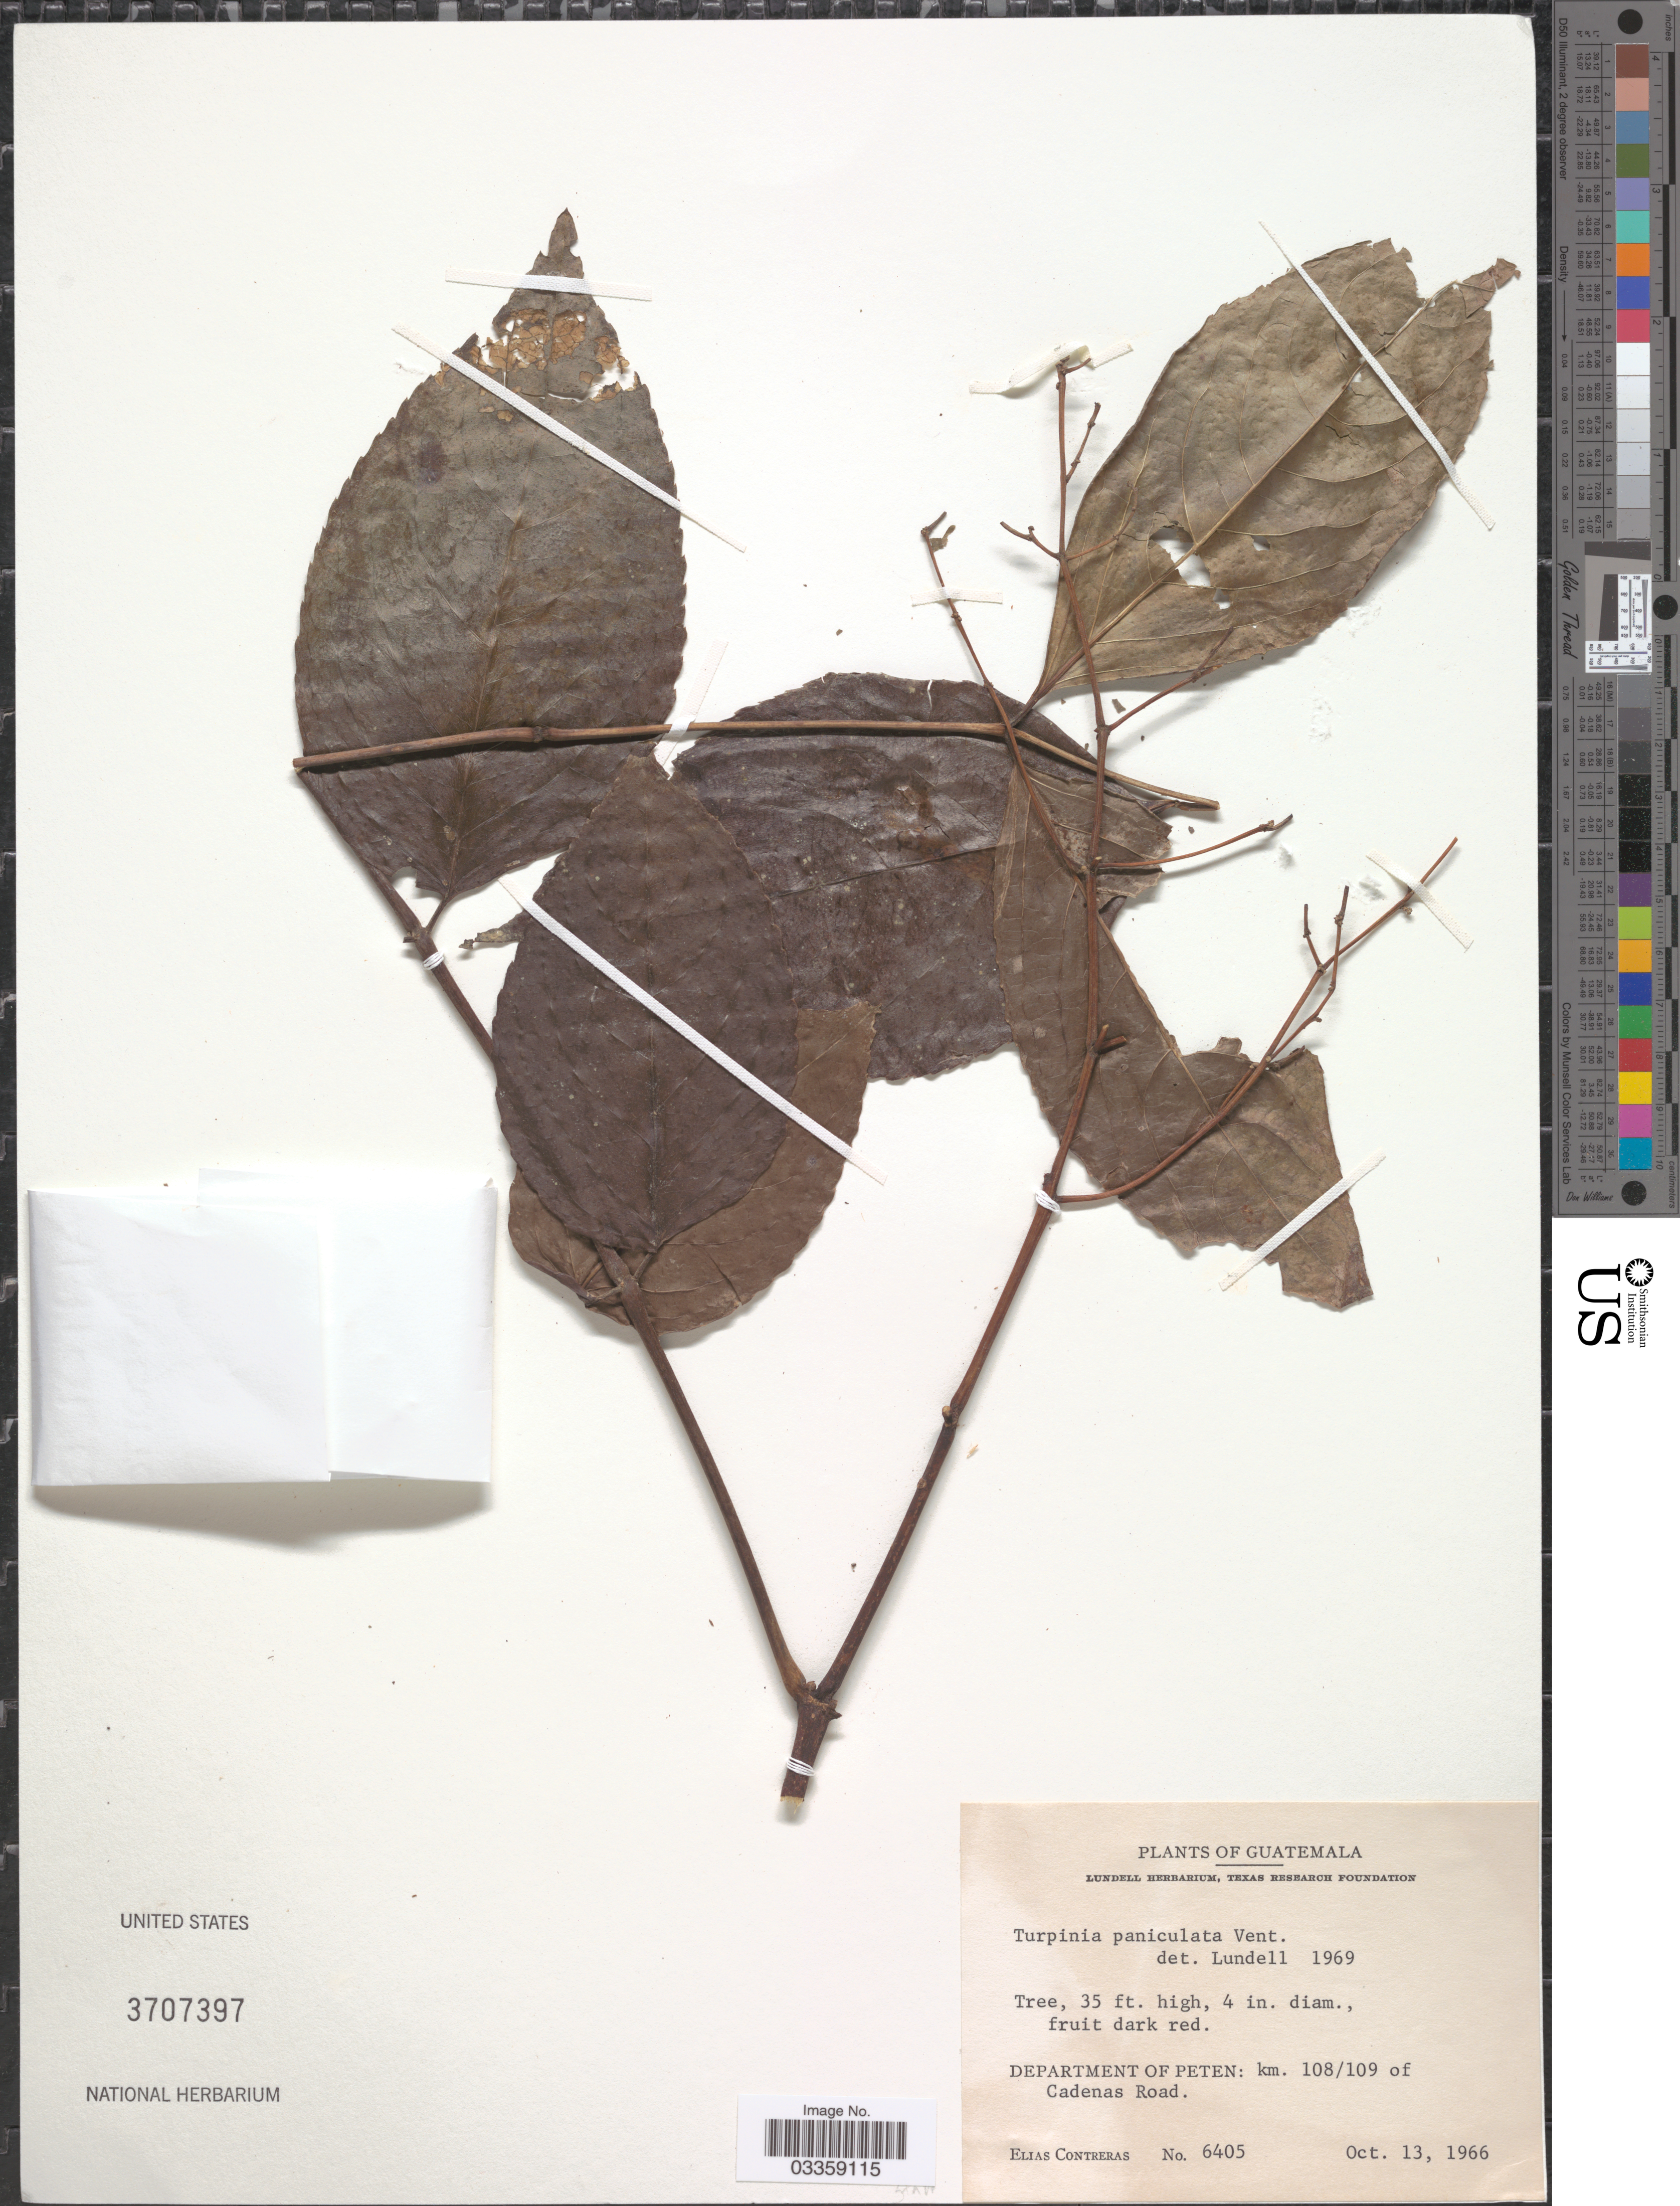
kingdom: Plantae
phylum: Tracheophyta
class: Magnoliopsida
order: Crossosomatales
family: Staphyleaceae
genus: Turpinia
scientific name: Turpinia paniculata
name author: Vent.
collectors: E. Contreras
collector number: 6405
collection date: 1966-10-13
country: Guatemala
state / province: El Petén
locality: Department of Peten: km. 108/109 of Cadenas Road.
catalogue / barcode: US 3707397